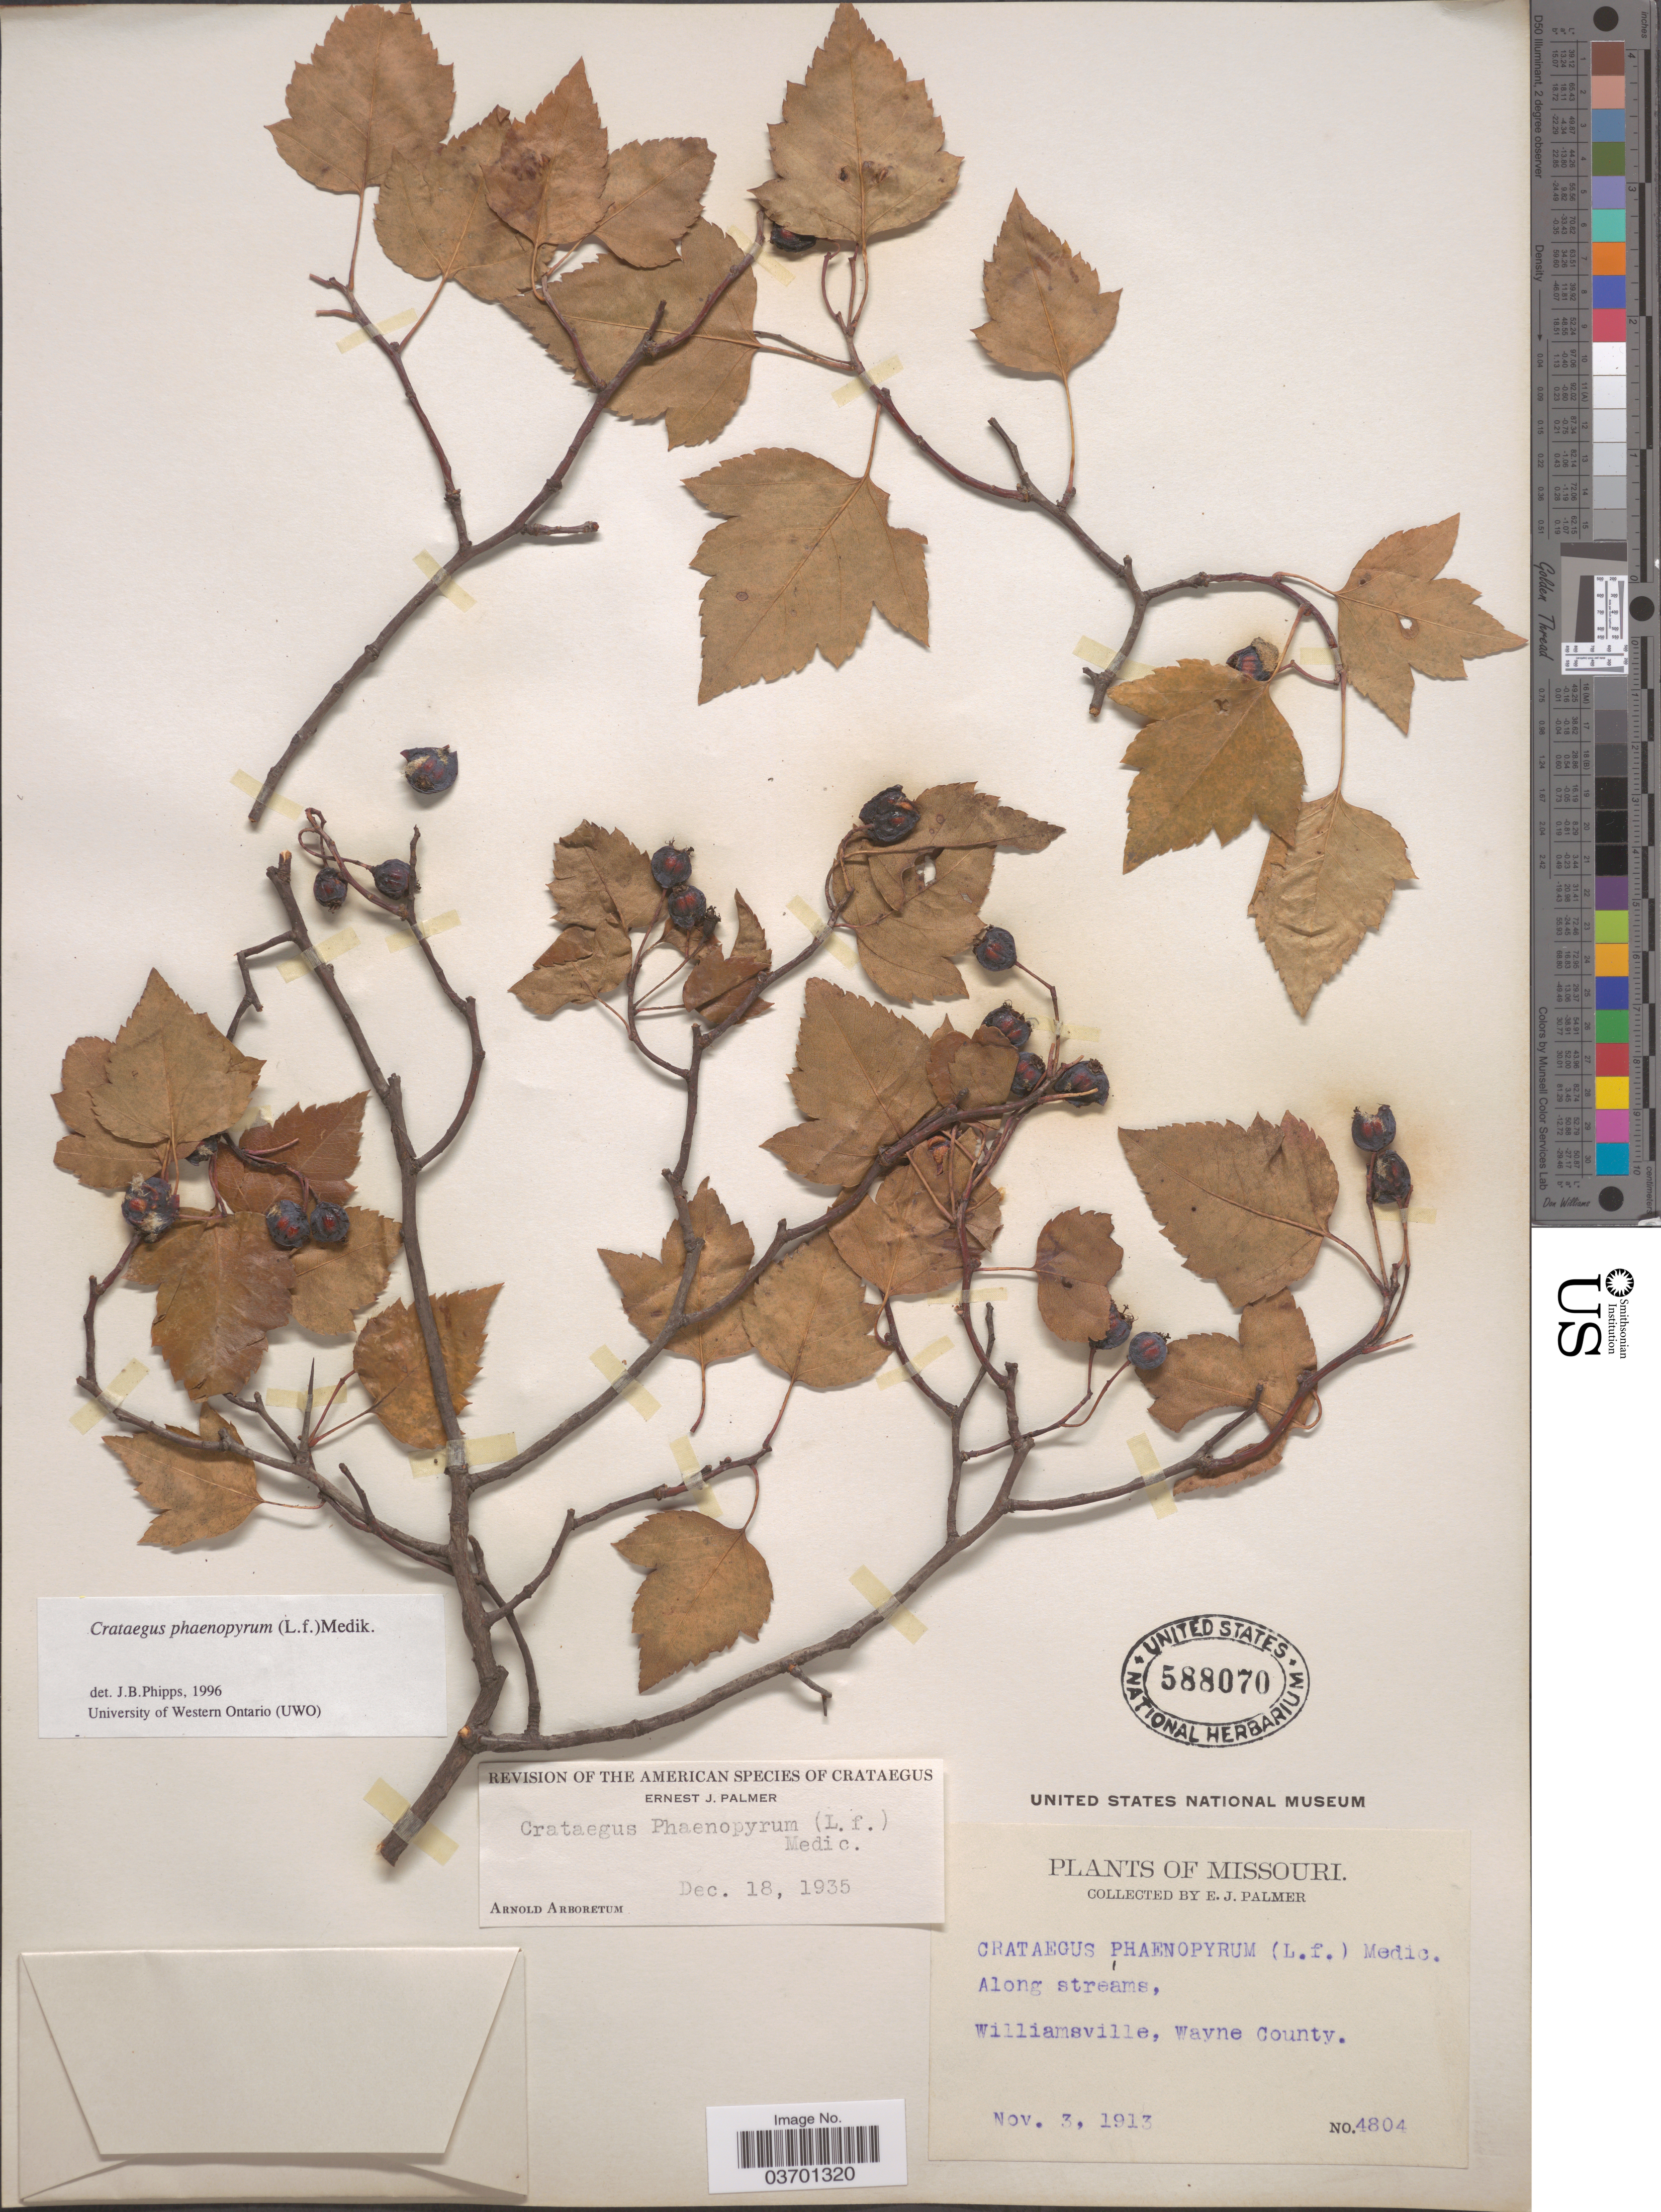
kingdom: Plantae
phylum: Tracheophyta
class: Magnoliopsida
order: Rosales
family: Rosaceae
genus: Crataegus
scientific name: Crataegus phaenopyrum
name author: (L. f.) Medik.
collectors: E. J. Palmer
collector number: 4804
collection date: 1913-11-03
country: United States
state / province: Missouri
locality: Along streams, Williamsville, Wayne County.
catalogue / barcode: US 588070